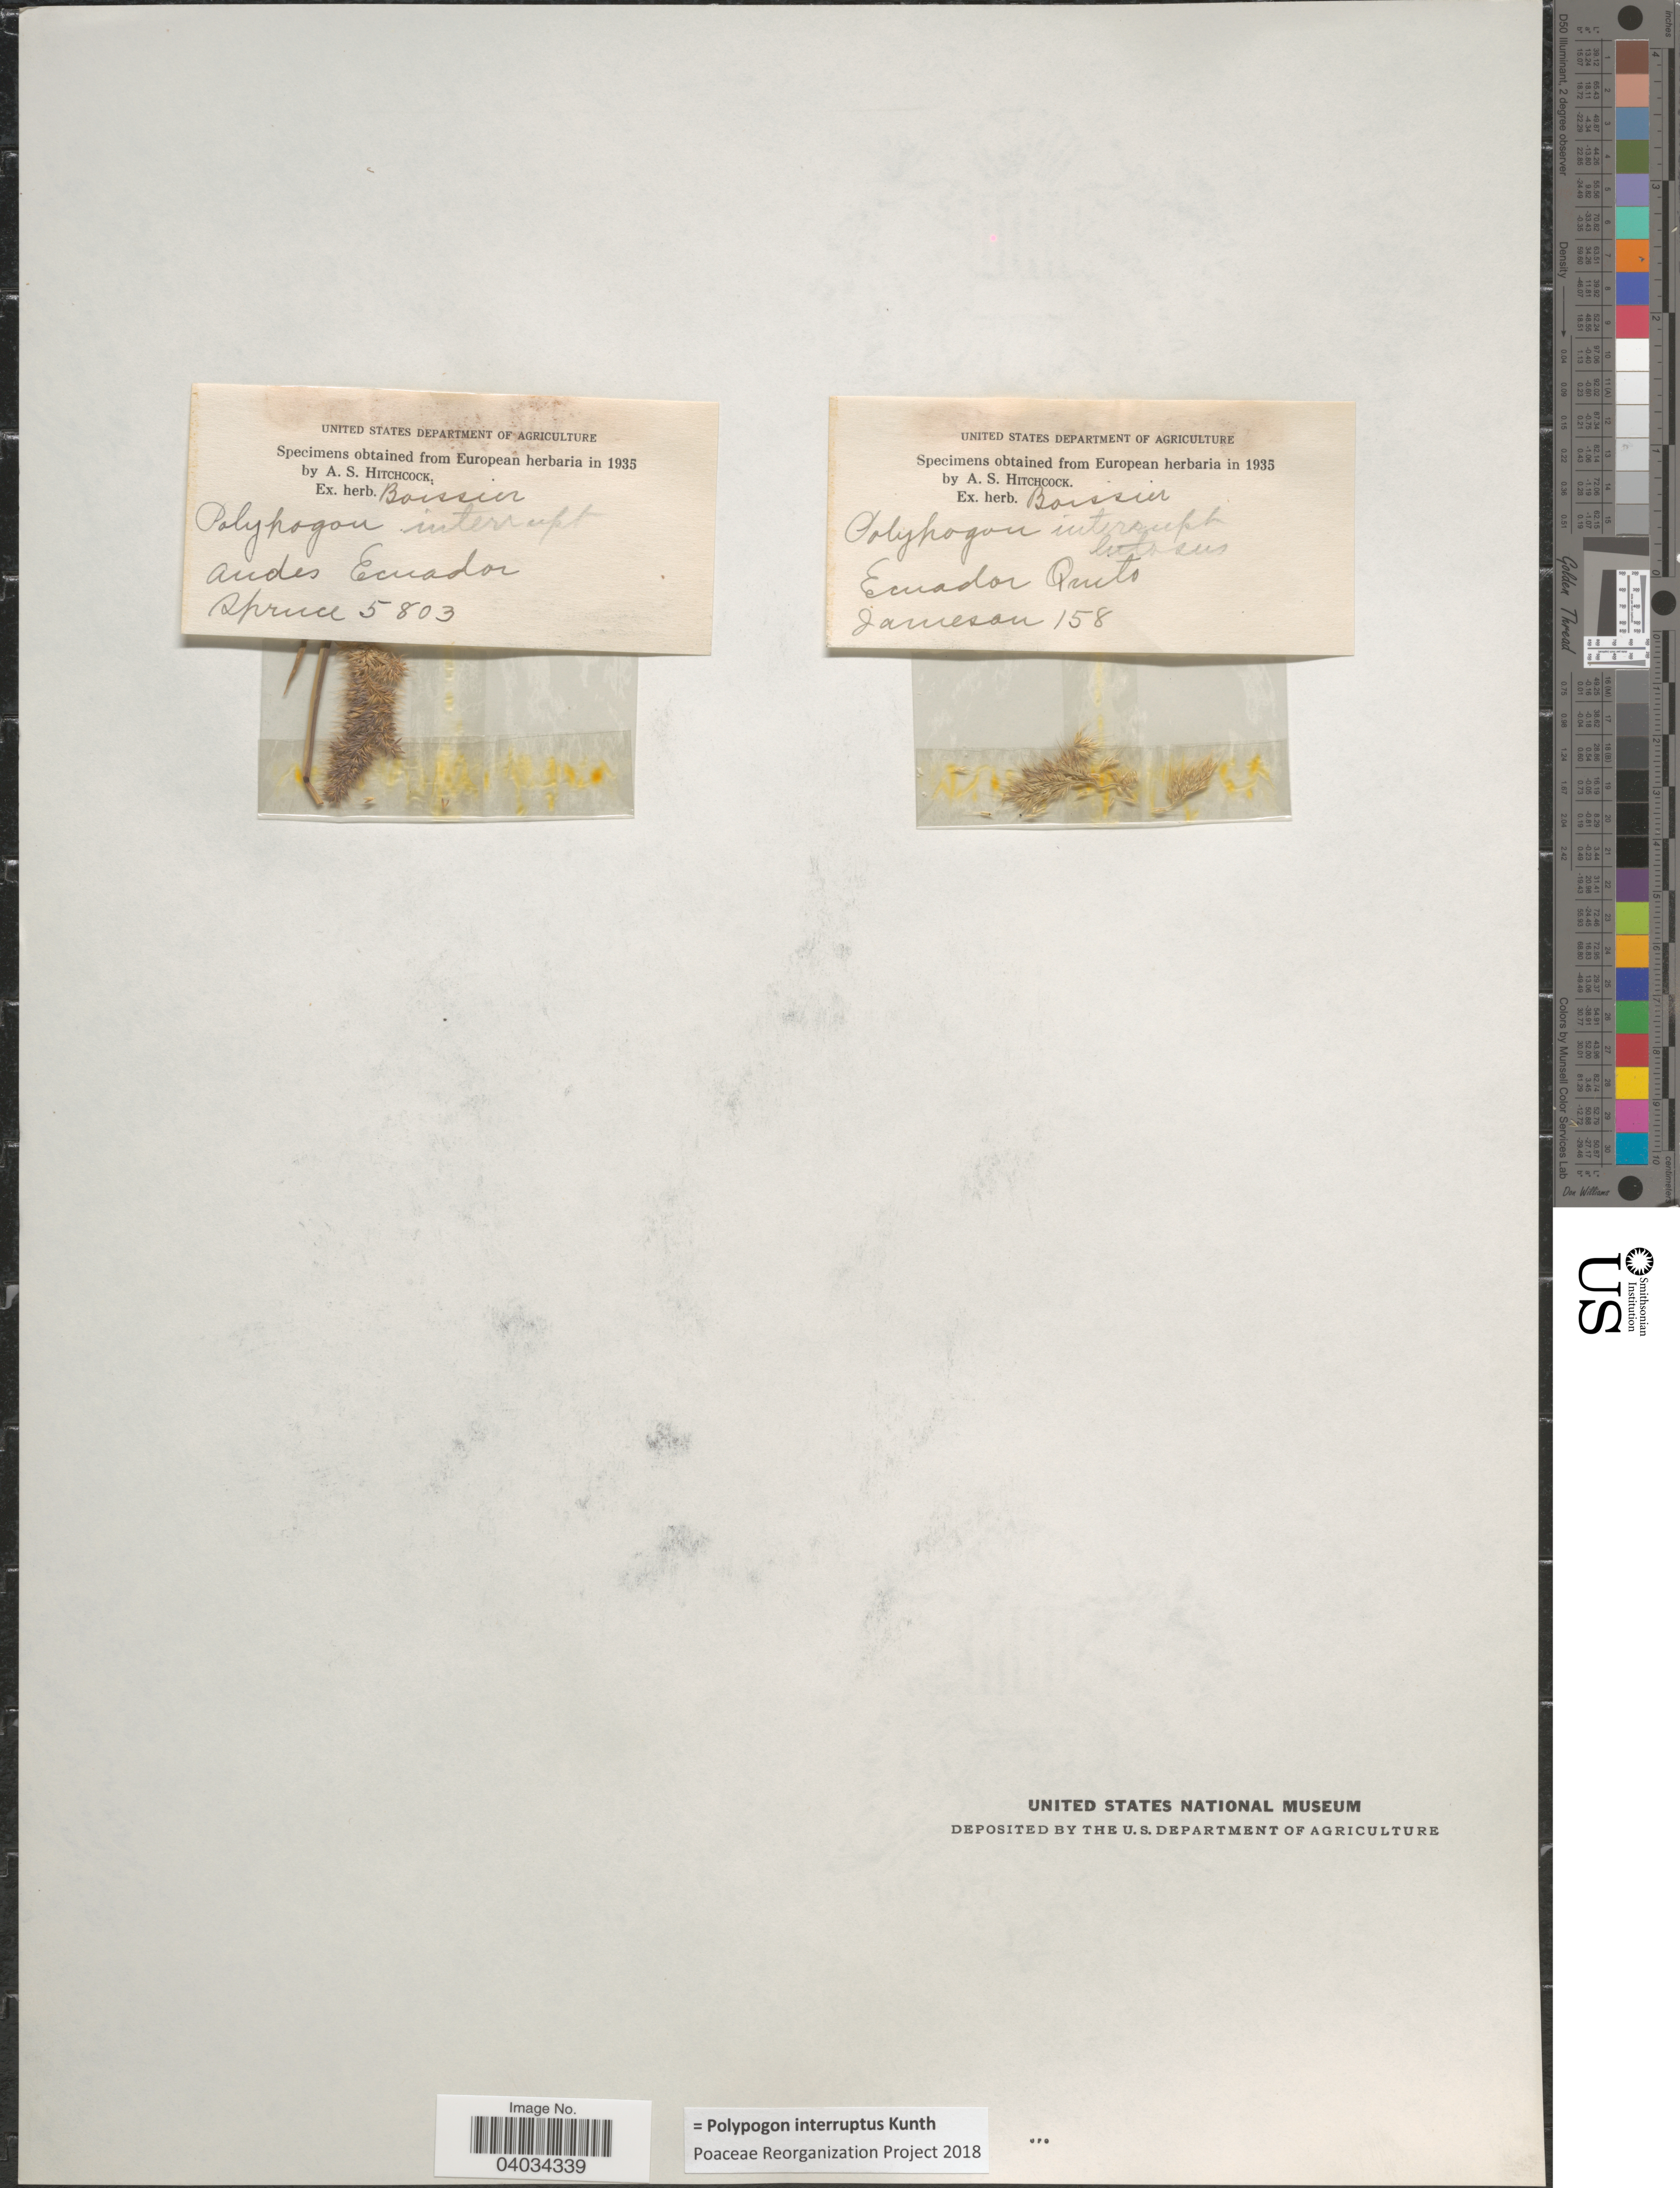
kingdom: Plantae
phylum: Tracheophyta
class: Liliopsida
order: Poales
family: Poaceae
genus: Polypogon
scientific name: Polypogon interruptus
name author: Kunth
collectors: -. Spruce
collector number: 5803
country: Ecuador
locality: Andes.